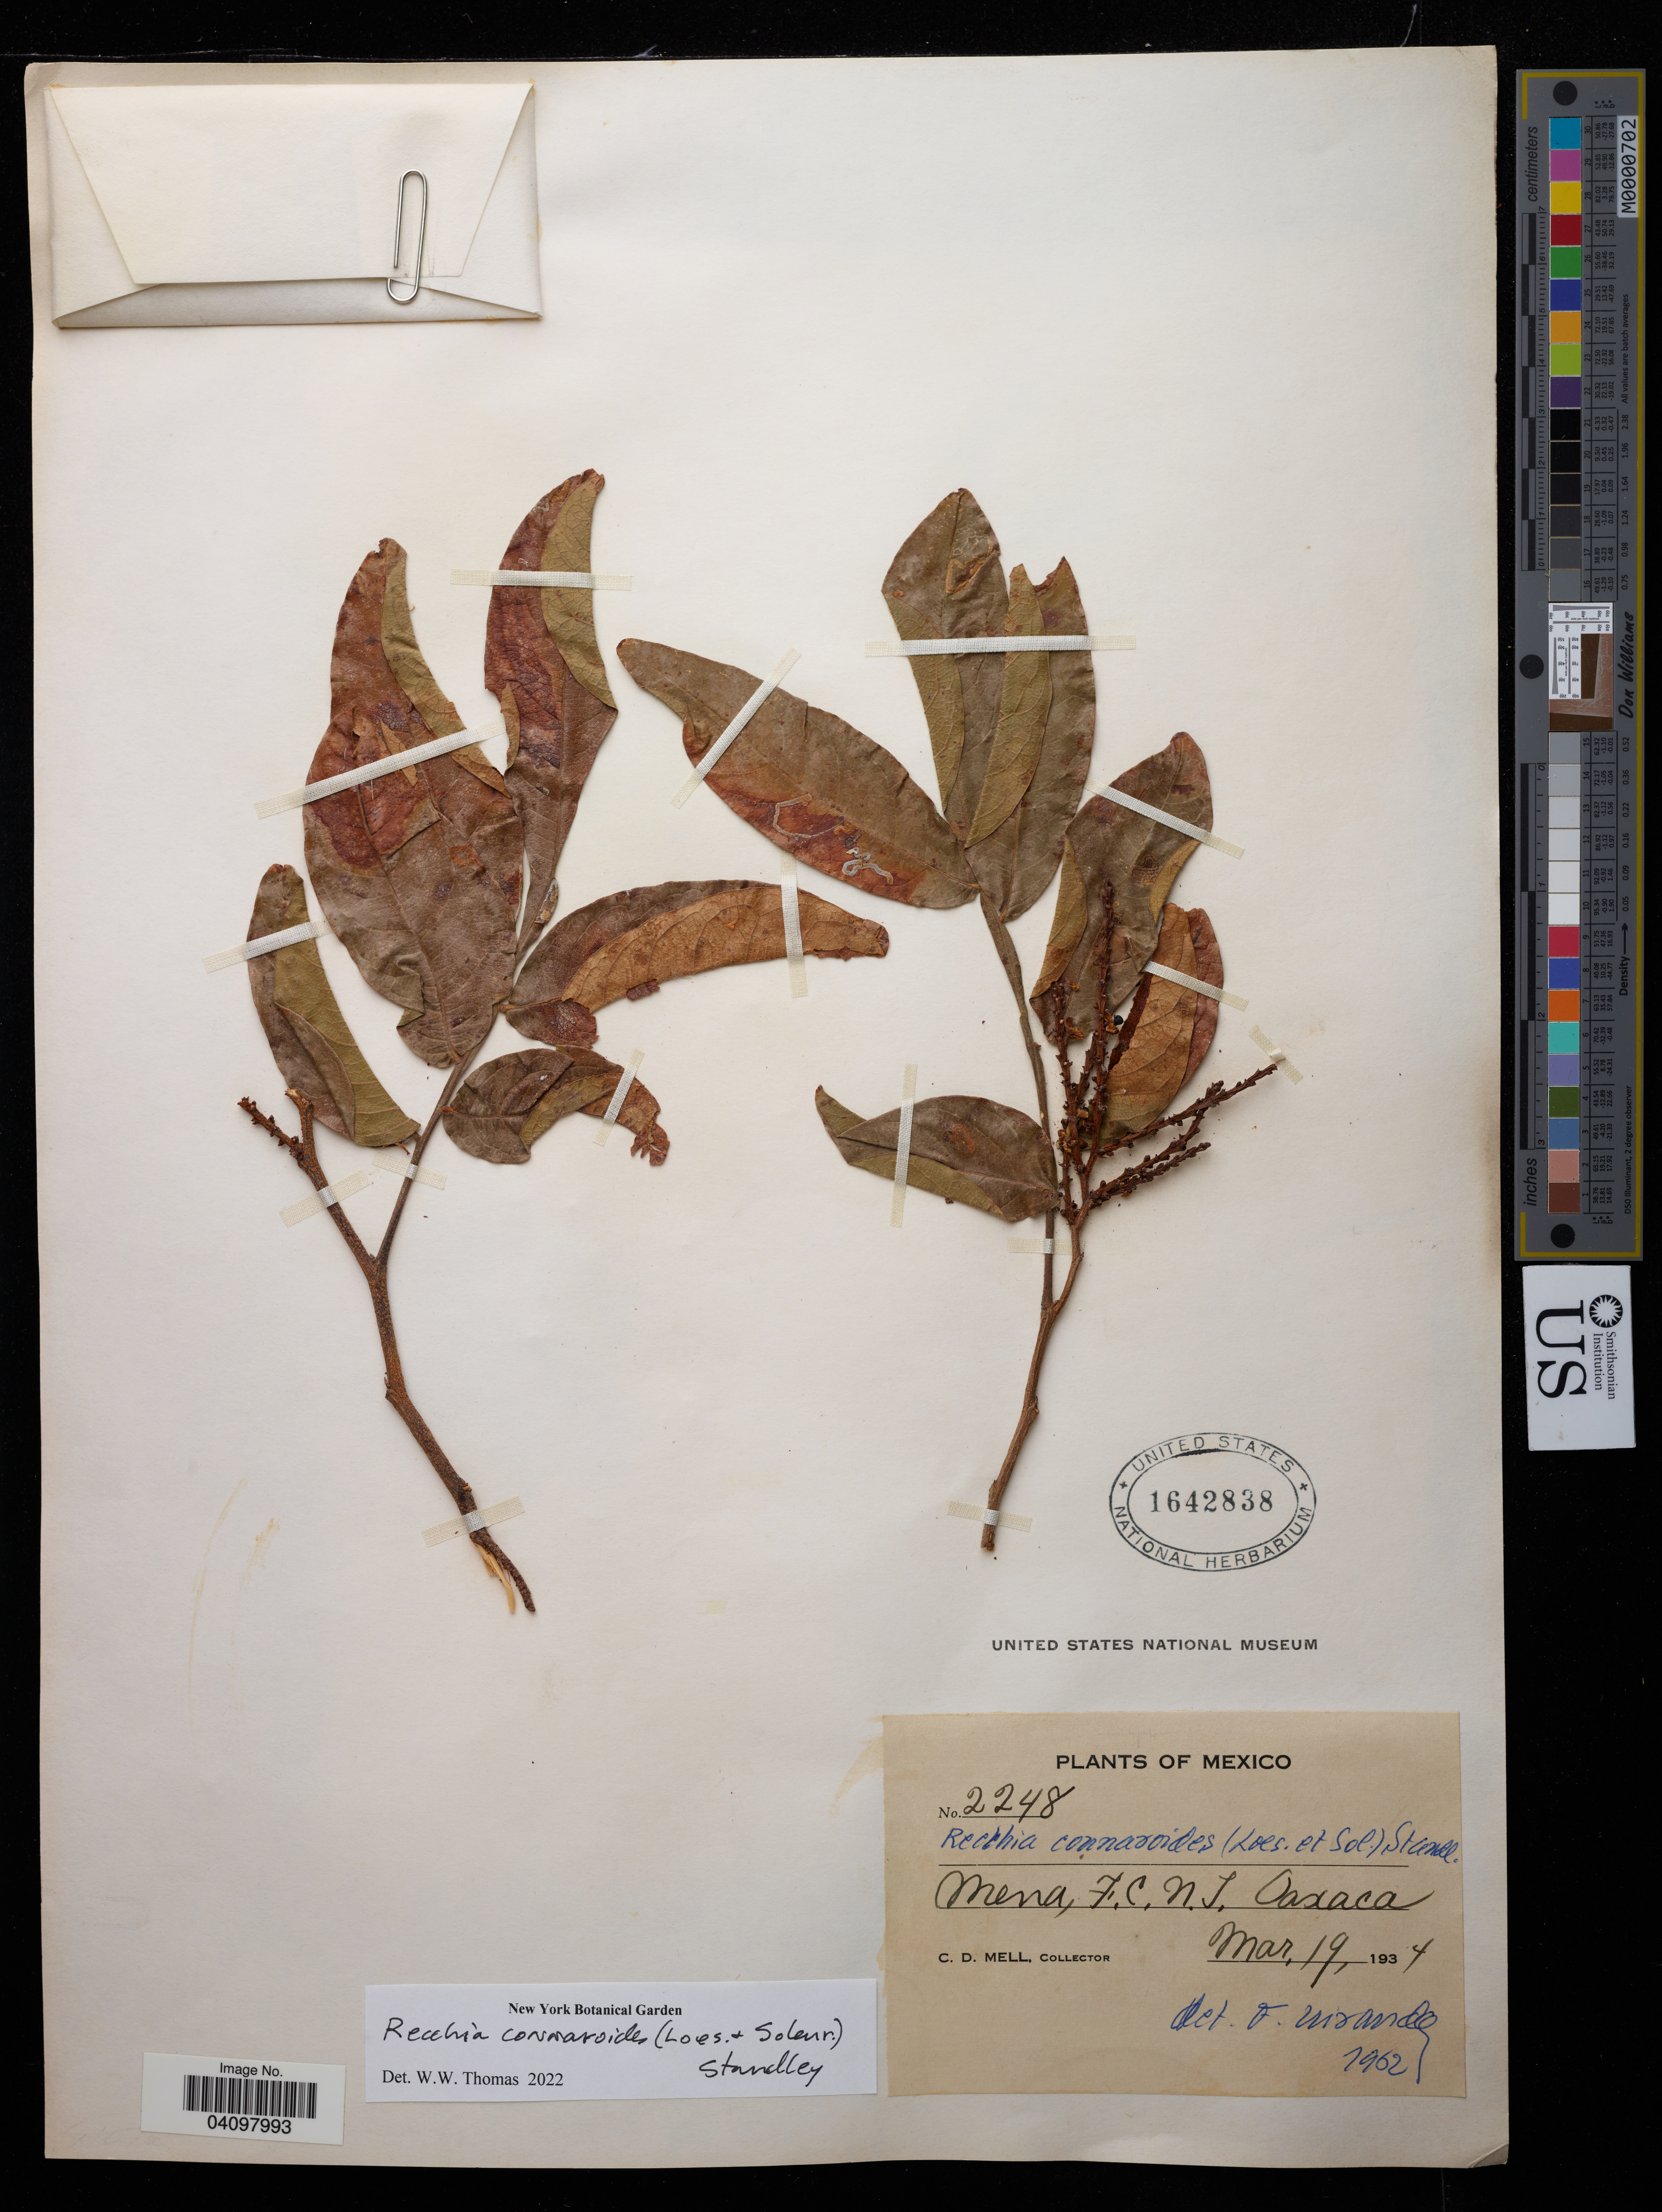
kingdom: Plantae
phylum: Tracheophyta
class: Magnoliopsida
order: Fabales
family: Surianaceae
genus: Recchia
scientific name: Recchia connaroides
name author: (Loes. & Soler.) Standl.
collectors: C. D. Mell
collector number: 2248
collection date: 1934-03-19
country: Mexico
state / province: Oaxaca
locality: Mena, F.C.N.I.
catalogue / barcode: US 1642838